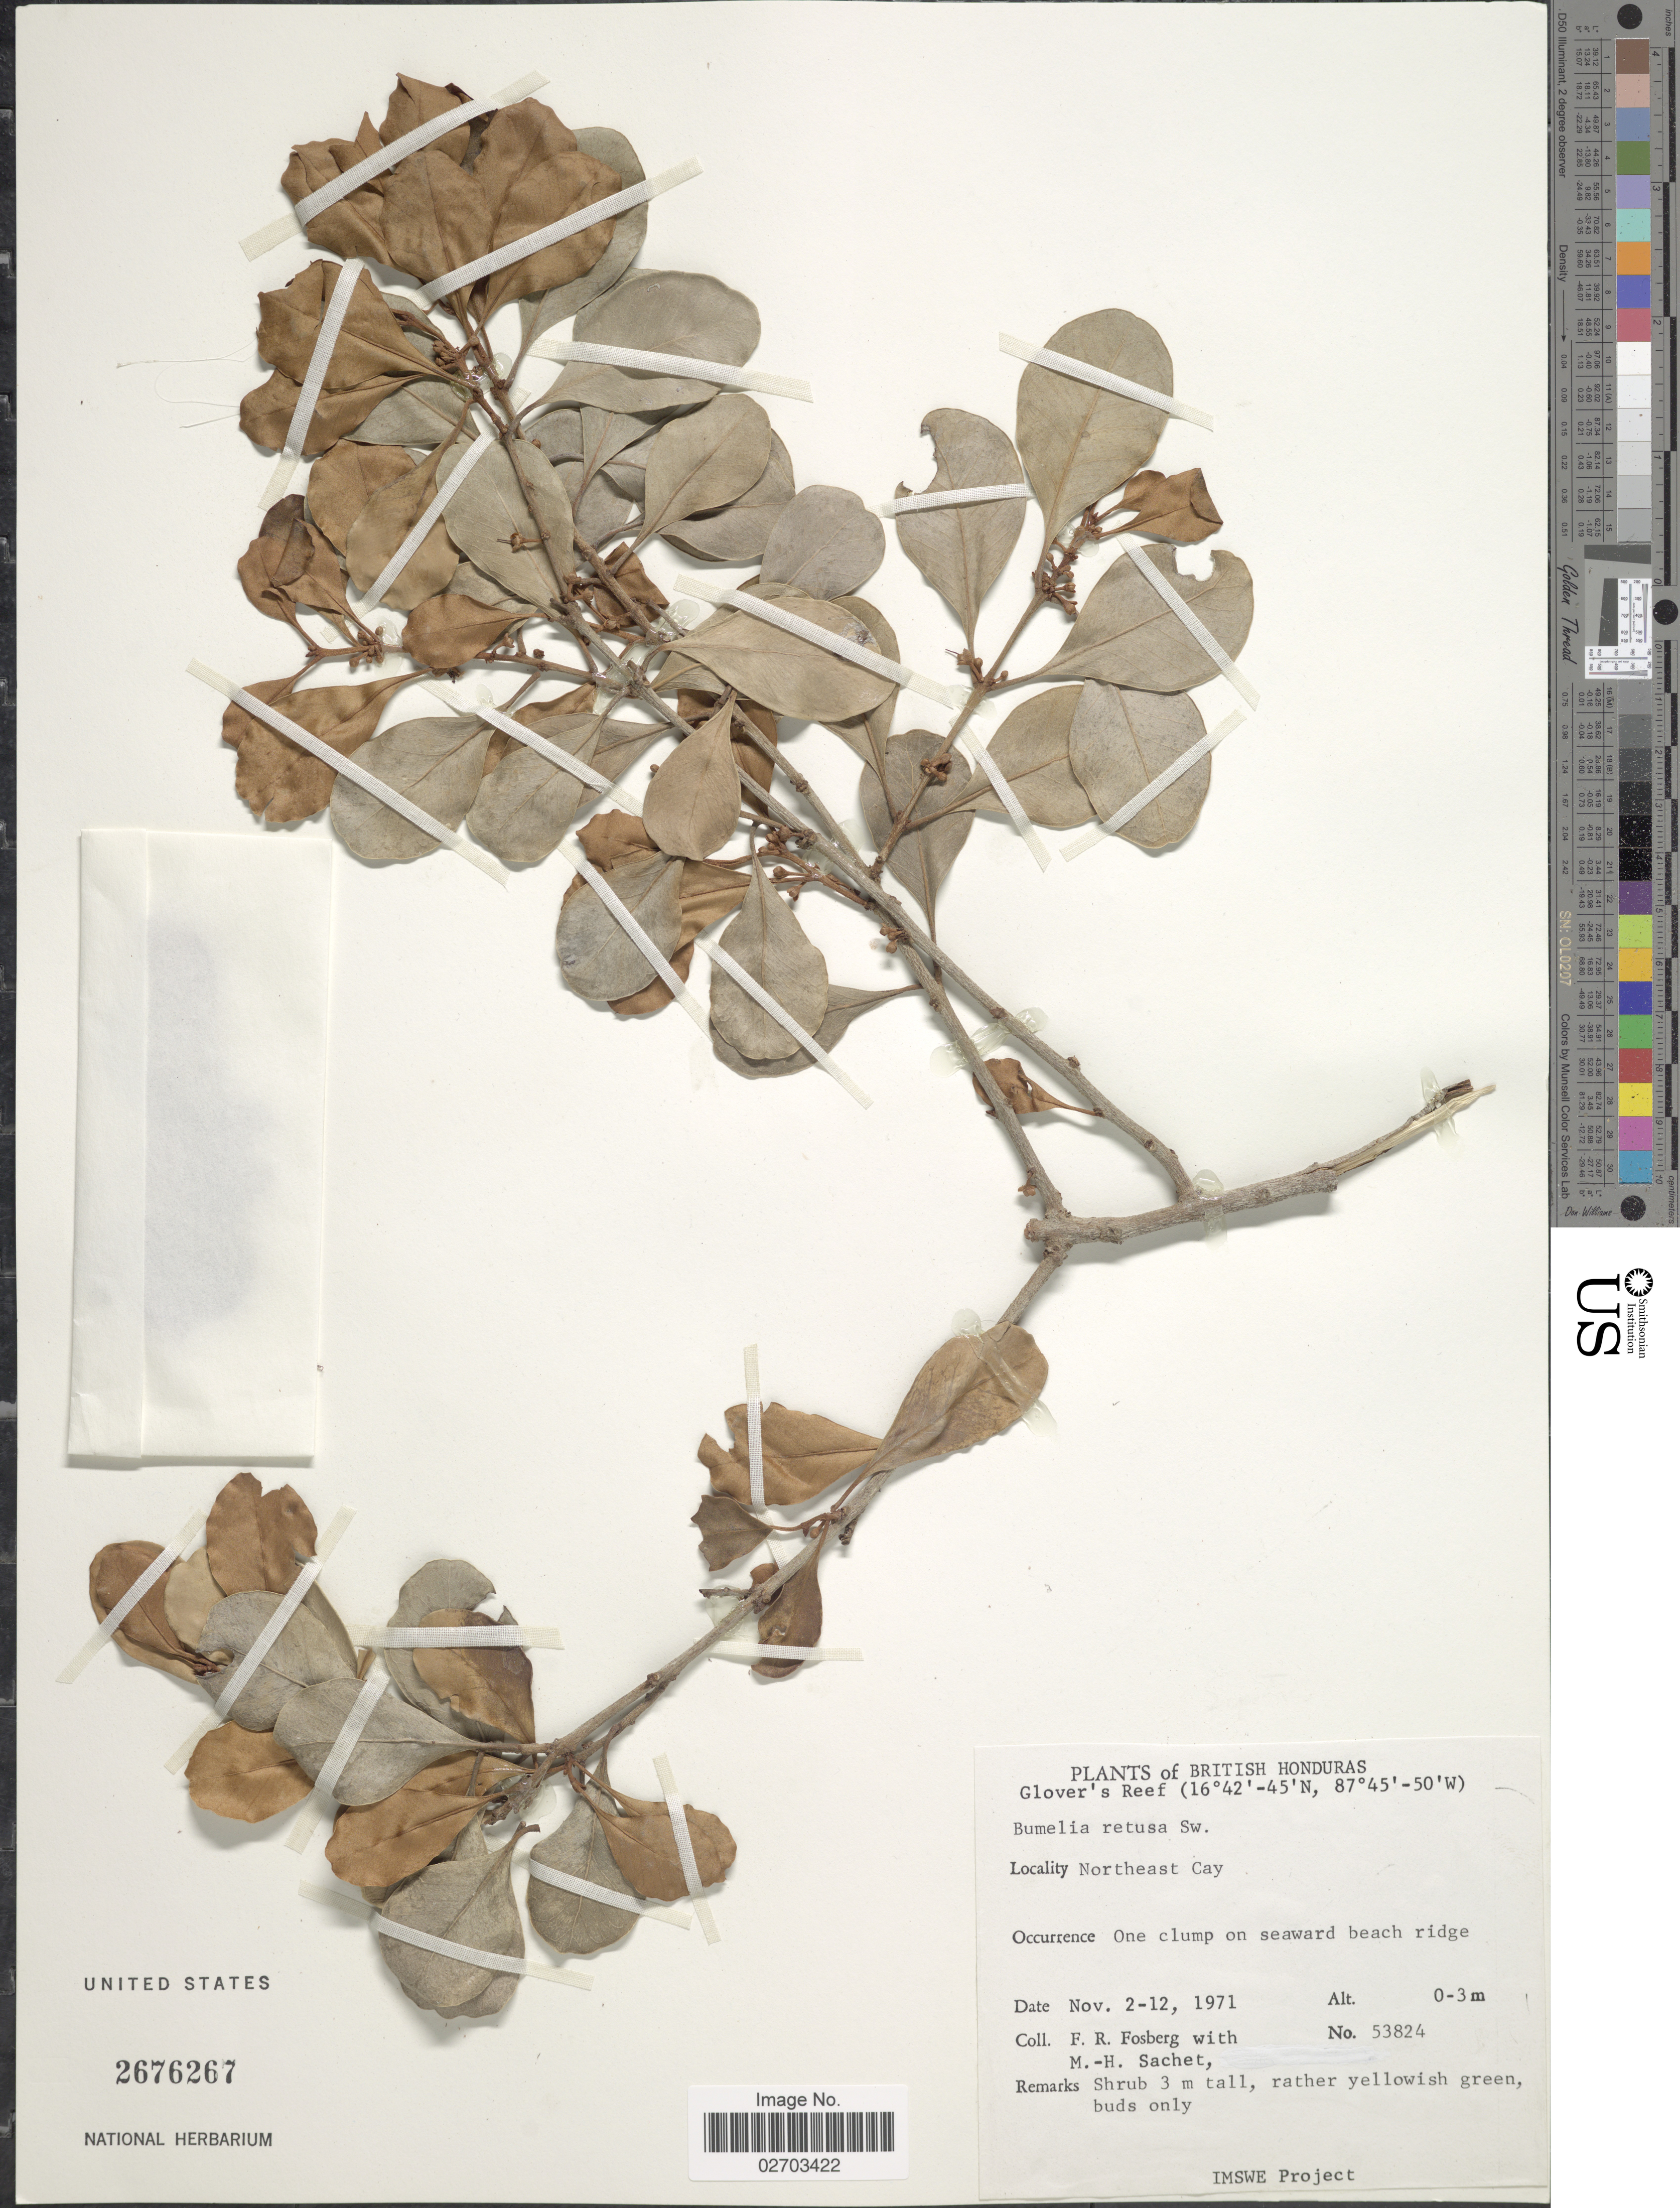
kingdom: Plantae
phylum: Tracheophyta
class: Magnoliopsida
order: Ericales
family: Sapotaceae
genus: Sideroxylon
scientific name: Sideroxylon americanum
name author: (Mill.) T.D. Penn.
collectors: F. R. Fosberg & M.-H. Sachet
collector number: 53824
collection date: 1971-11-02/1971-11-12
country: Belize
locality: British Honduras, Glover's Reef, Northeast Cay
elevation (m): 0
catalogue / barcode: US 2676267